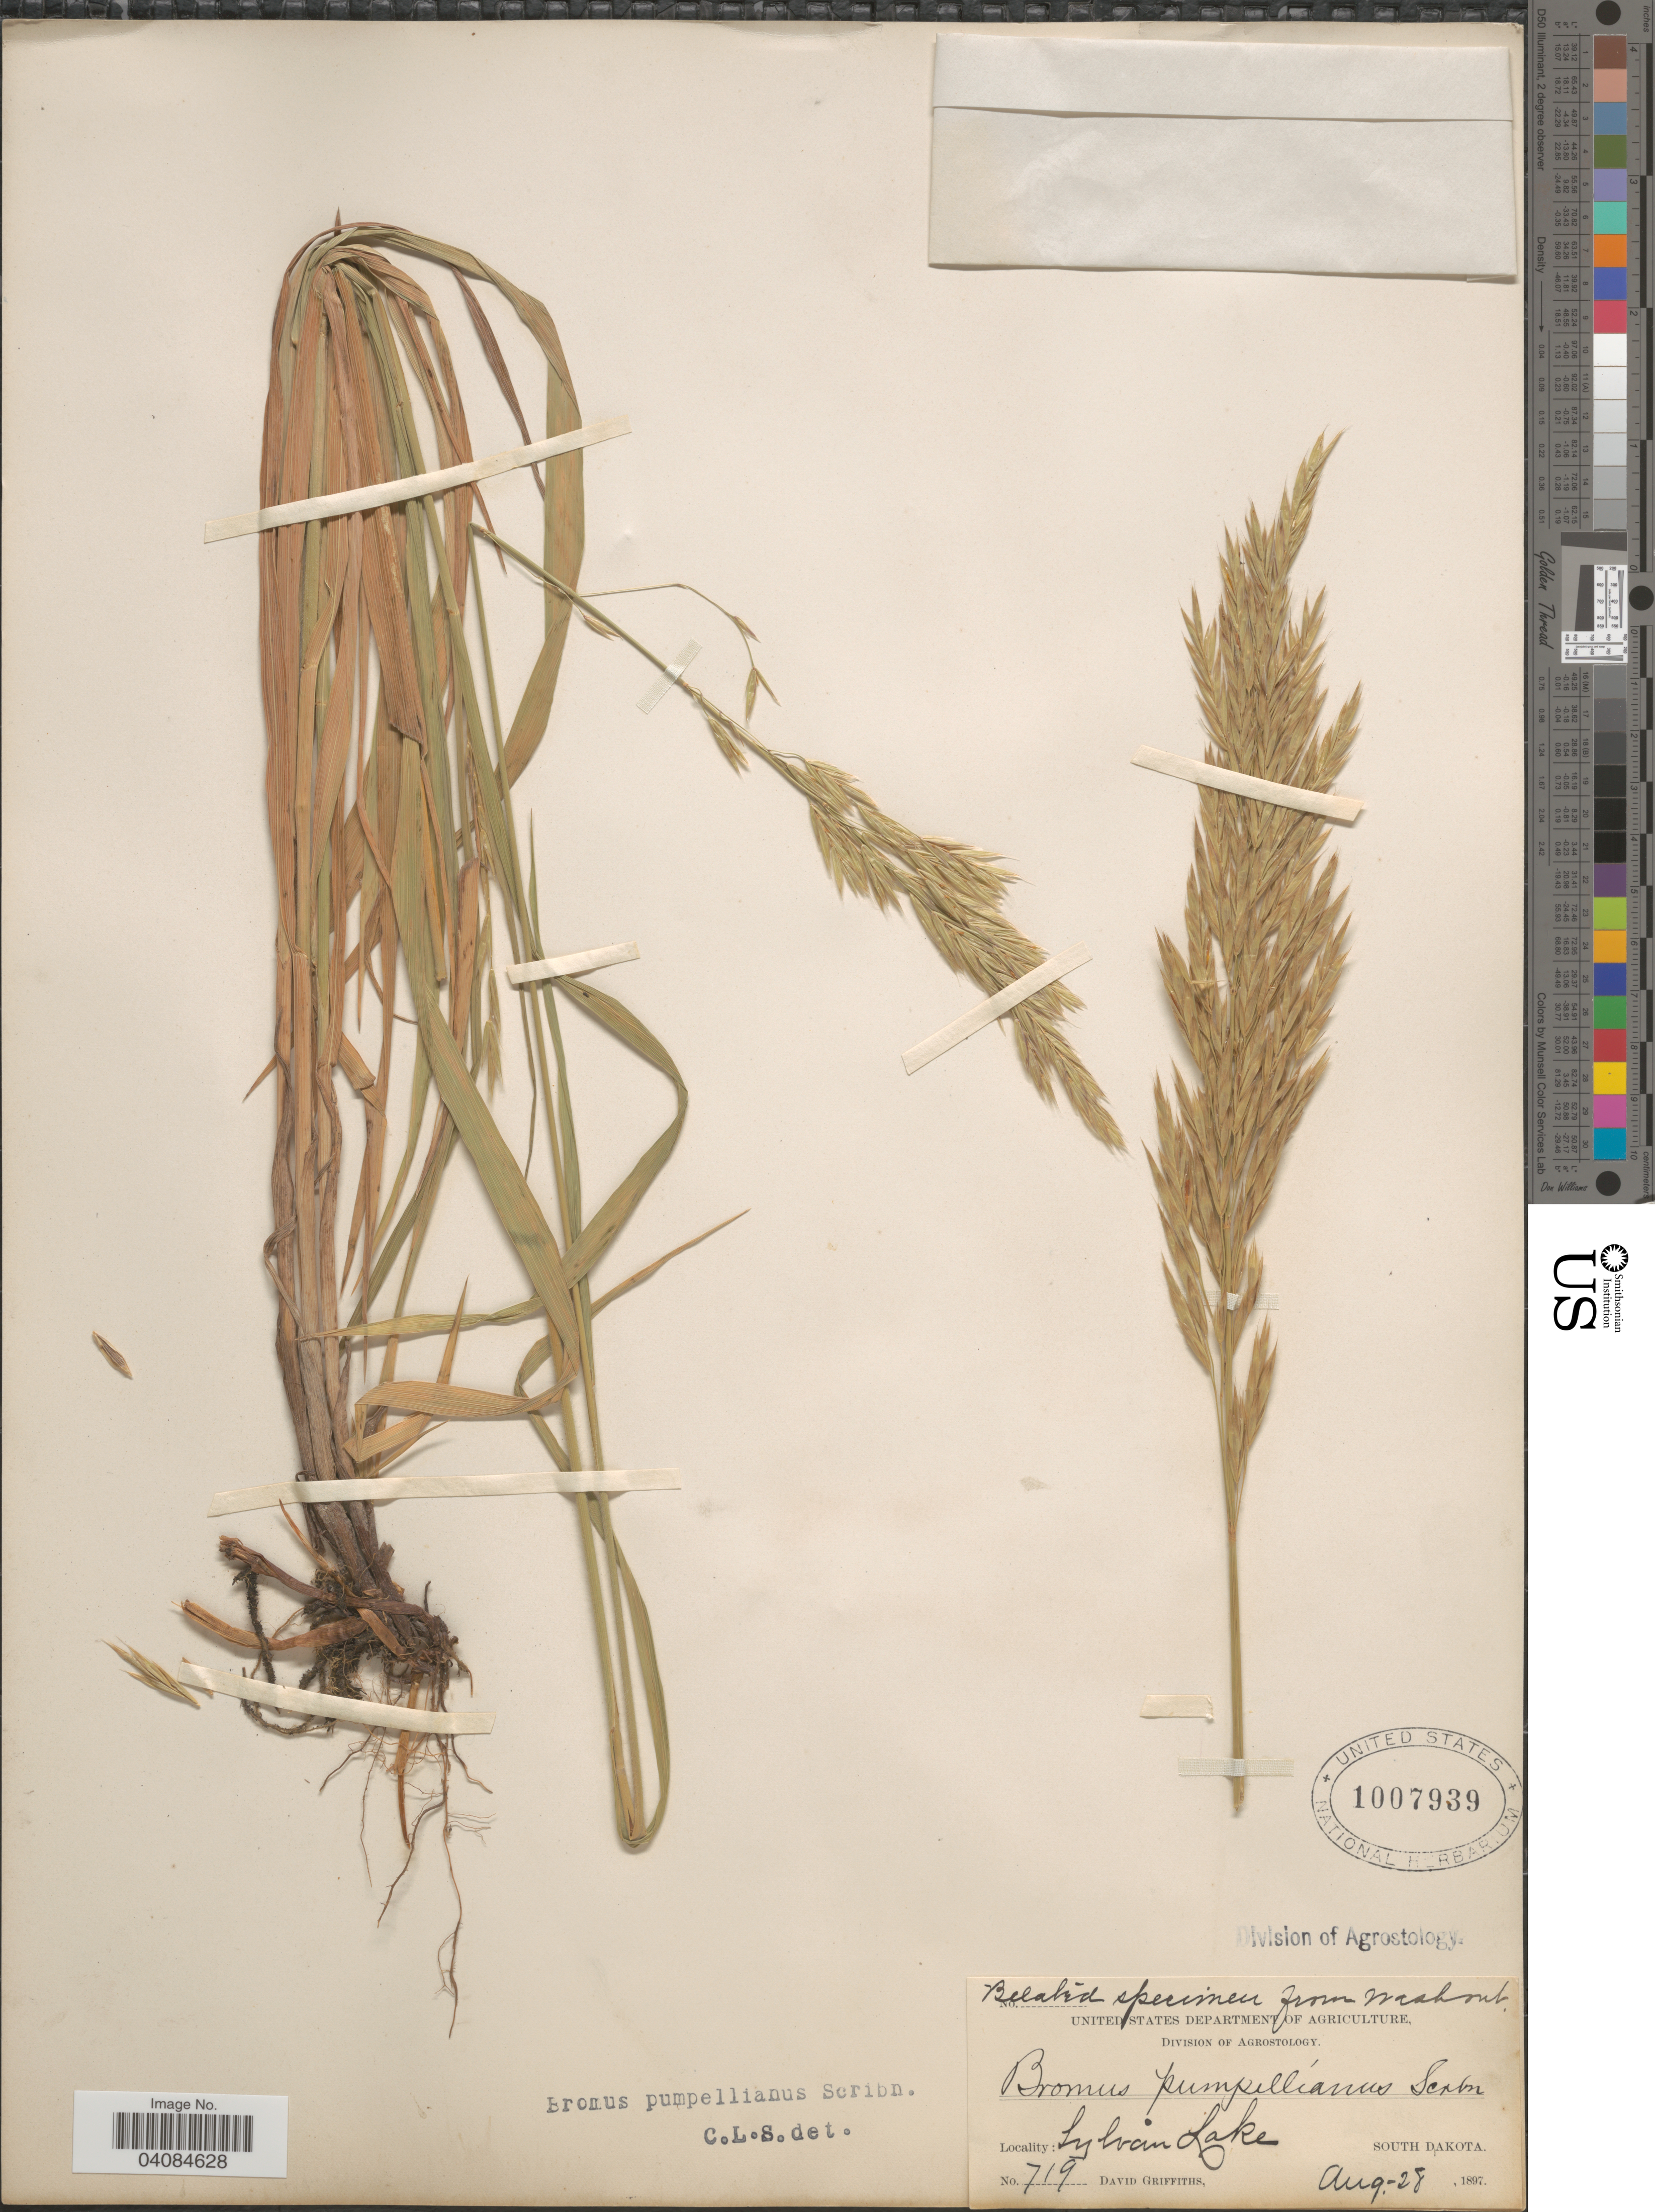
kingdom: Plantae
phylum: Tracheophyta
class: Liliopsida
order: Poales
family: Poaceae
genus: Bromus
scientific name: Bromus pumpellianus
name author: Scribn.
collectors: D. Griffiths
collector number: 719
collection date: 1897-08-28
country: United States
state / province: South Dakota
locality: Sylvan Lake.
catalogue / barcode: US 1007939